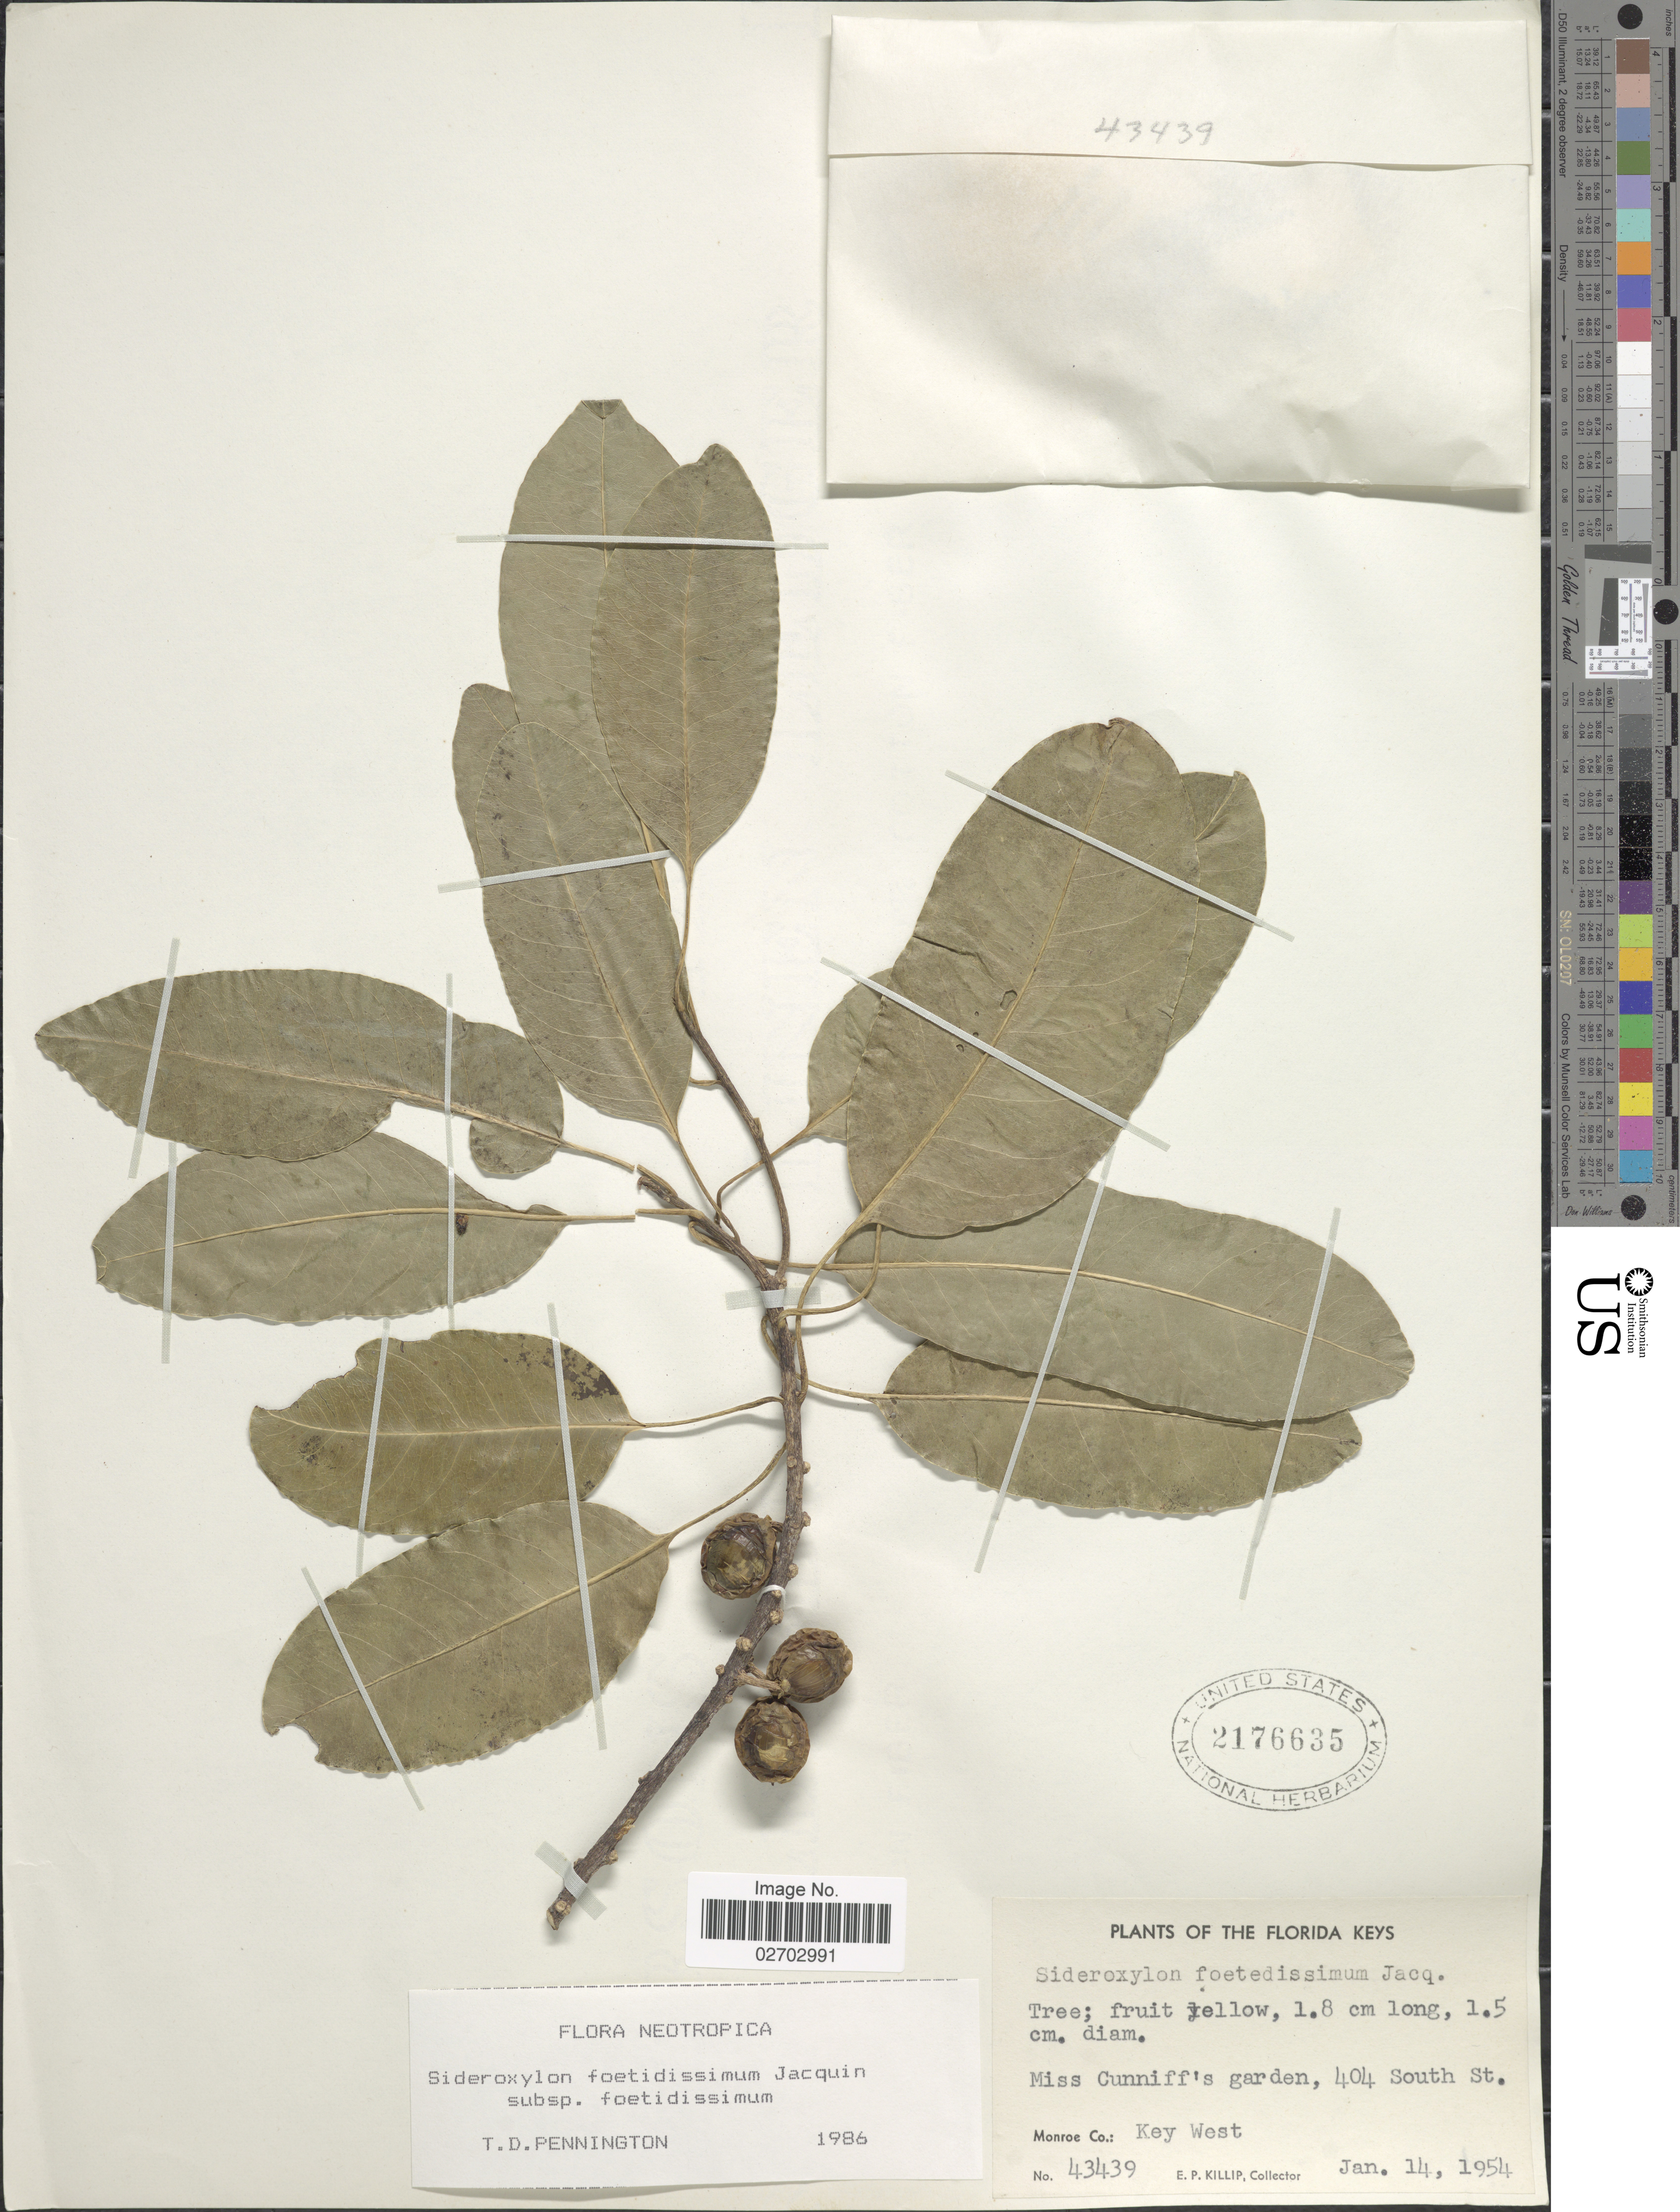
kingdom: Plantae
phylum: Tracheophyta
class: Magnoliopsida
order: Ericales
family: Sapotaceae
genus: Sideroxylon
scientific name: Sideroxylon foetidissimum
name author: Jacq.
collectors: E. P. Killip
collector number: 43439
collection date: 1954-01-14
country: United States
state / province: Florida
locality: Florida Keys, Miss Cunniff's garden, 404 South St.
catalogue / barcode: US 2176635